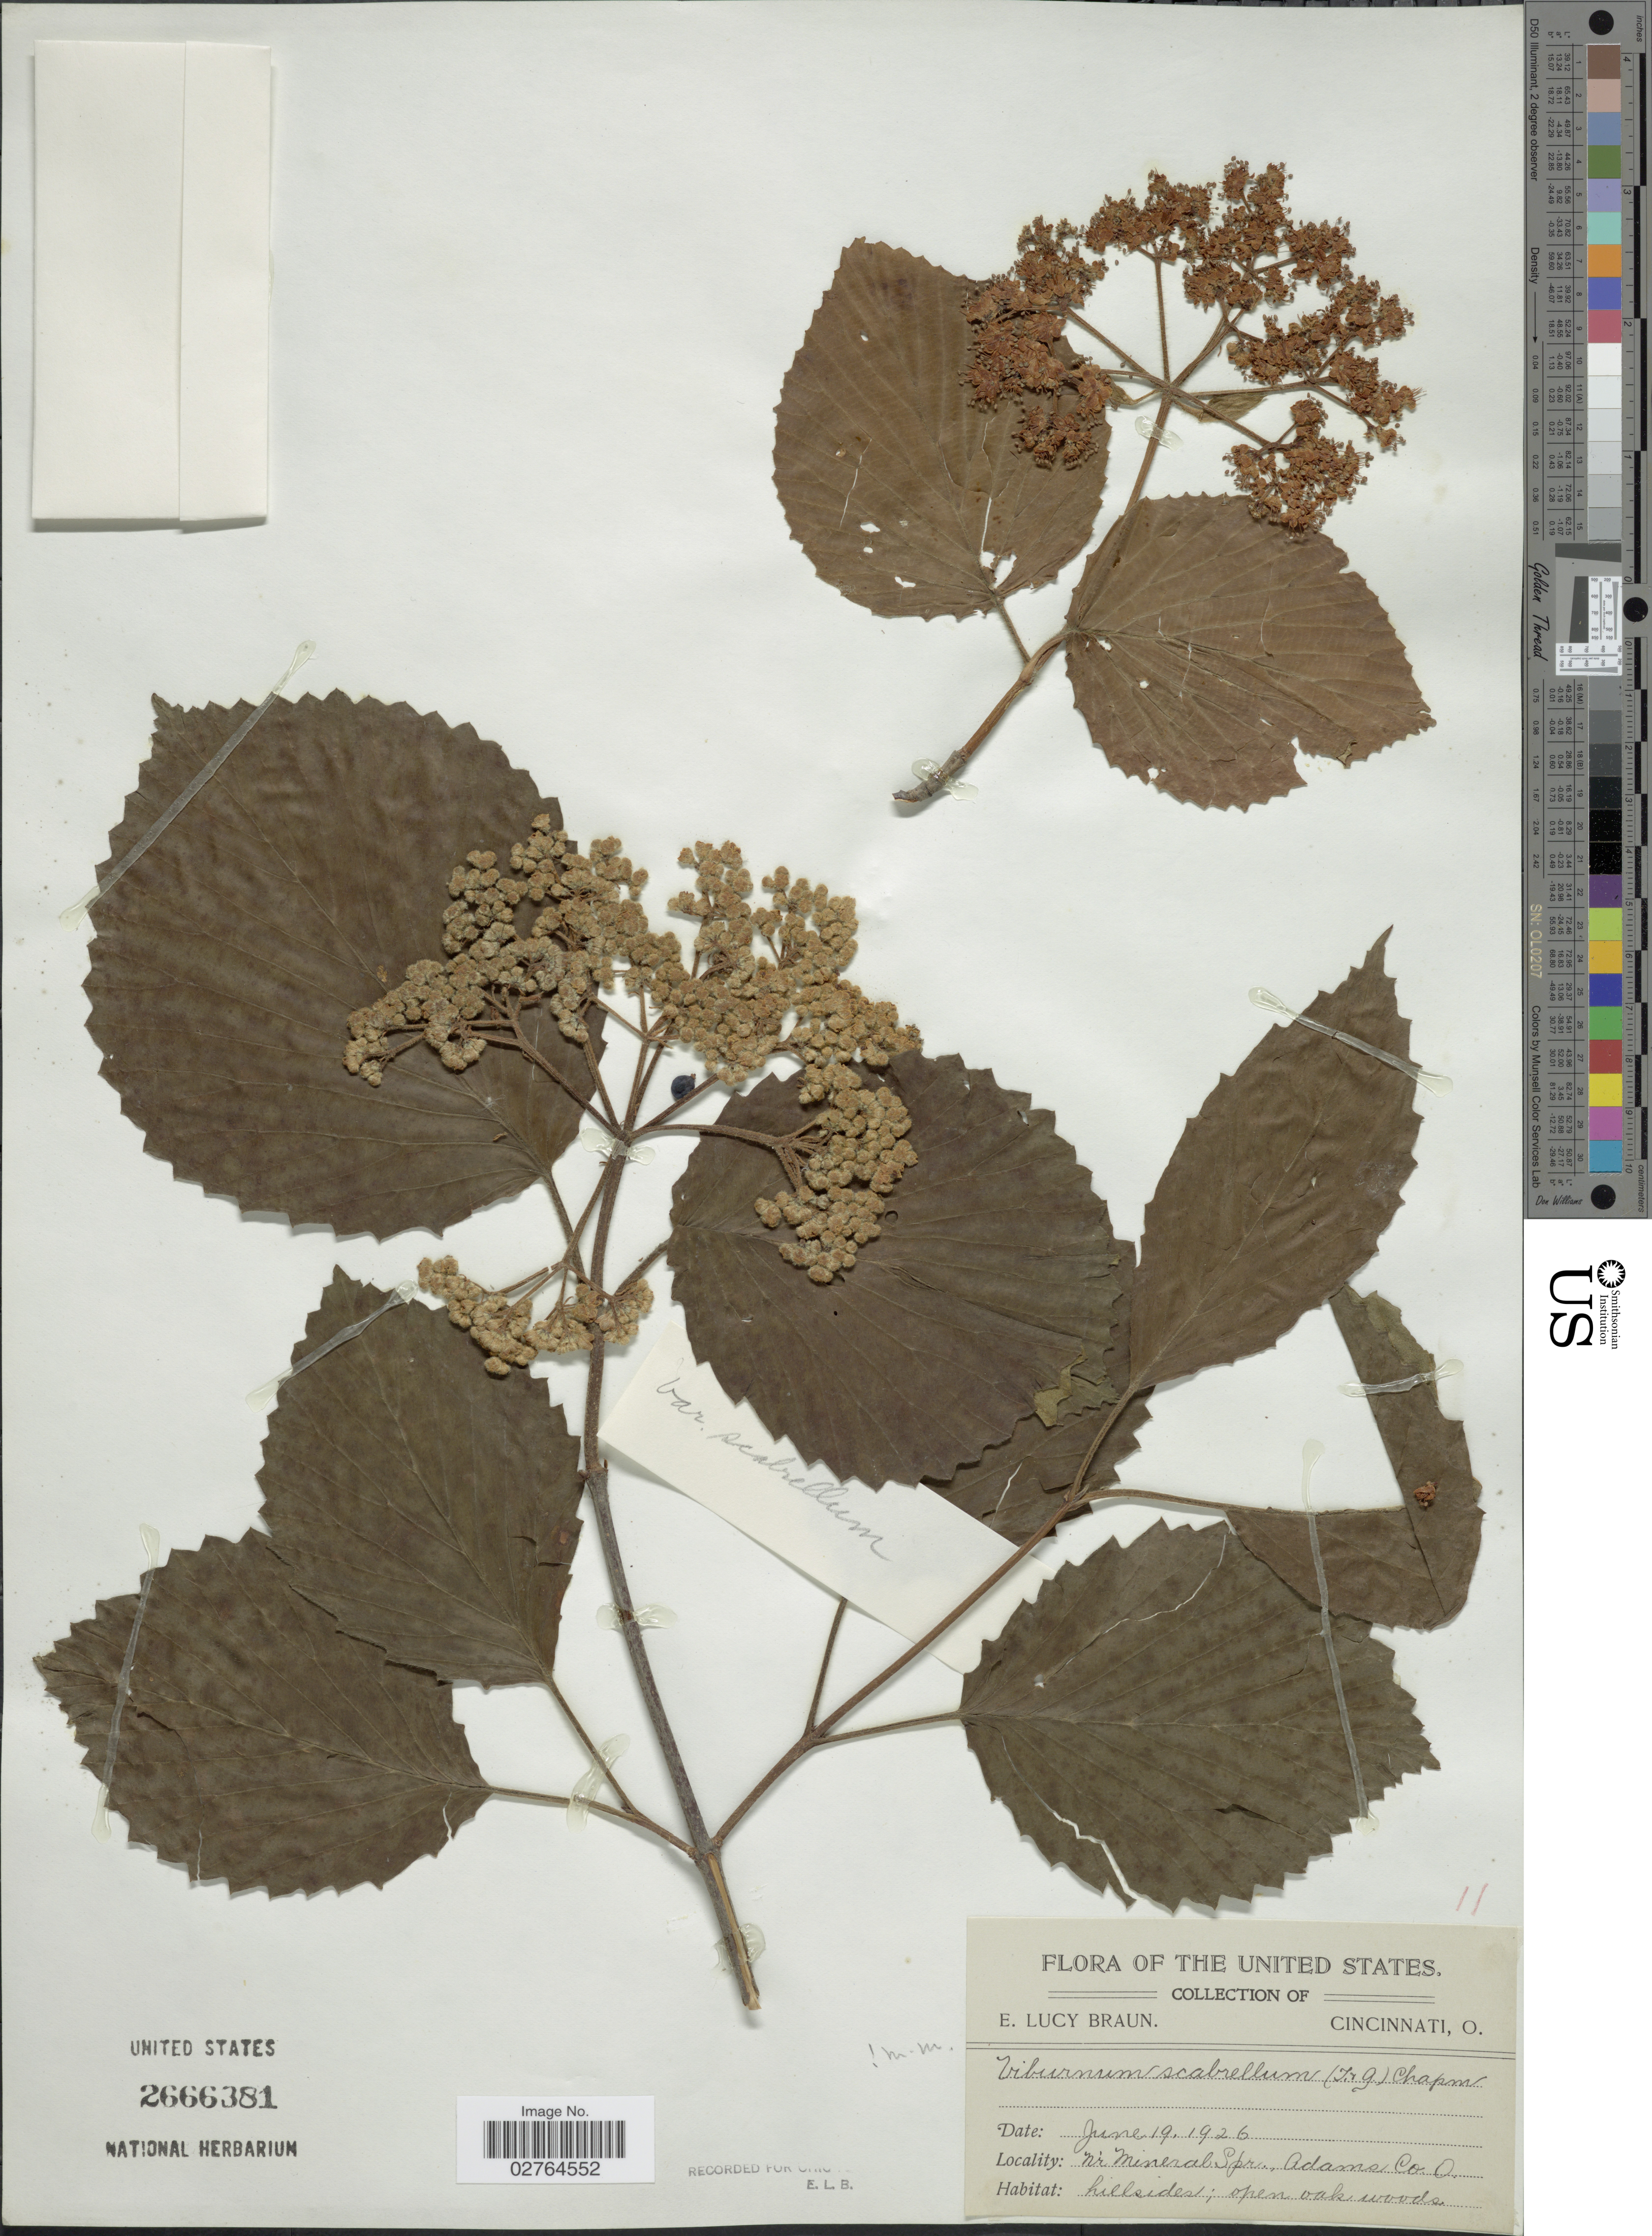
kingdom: Plantae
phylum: Tracheophyta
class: Magnoliopsida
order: Dipsacales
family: Viburnaceae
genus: Viburnum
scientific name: Viburnum scabrellum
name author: (Torr. & A. Gray) Chapm.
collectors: E. L. Braun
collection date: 1926-06-19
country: United States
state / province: Ohio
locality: Nr mineral Spr., Adams Co.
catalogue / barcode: US 2666381